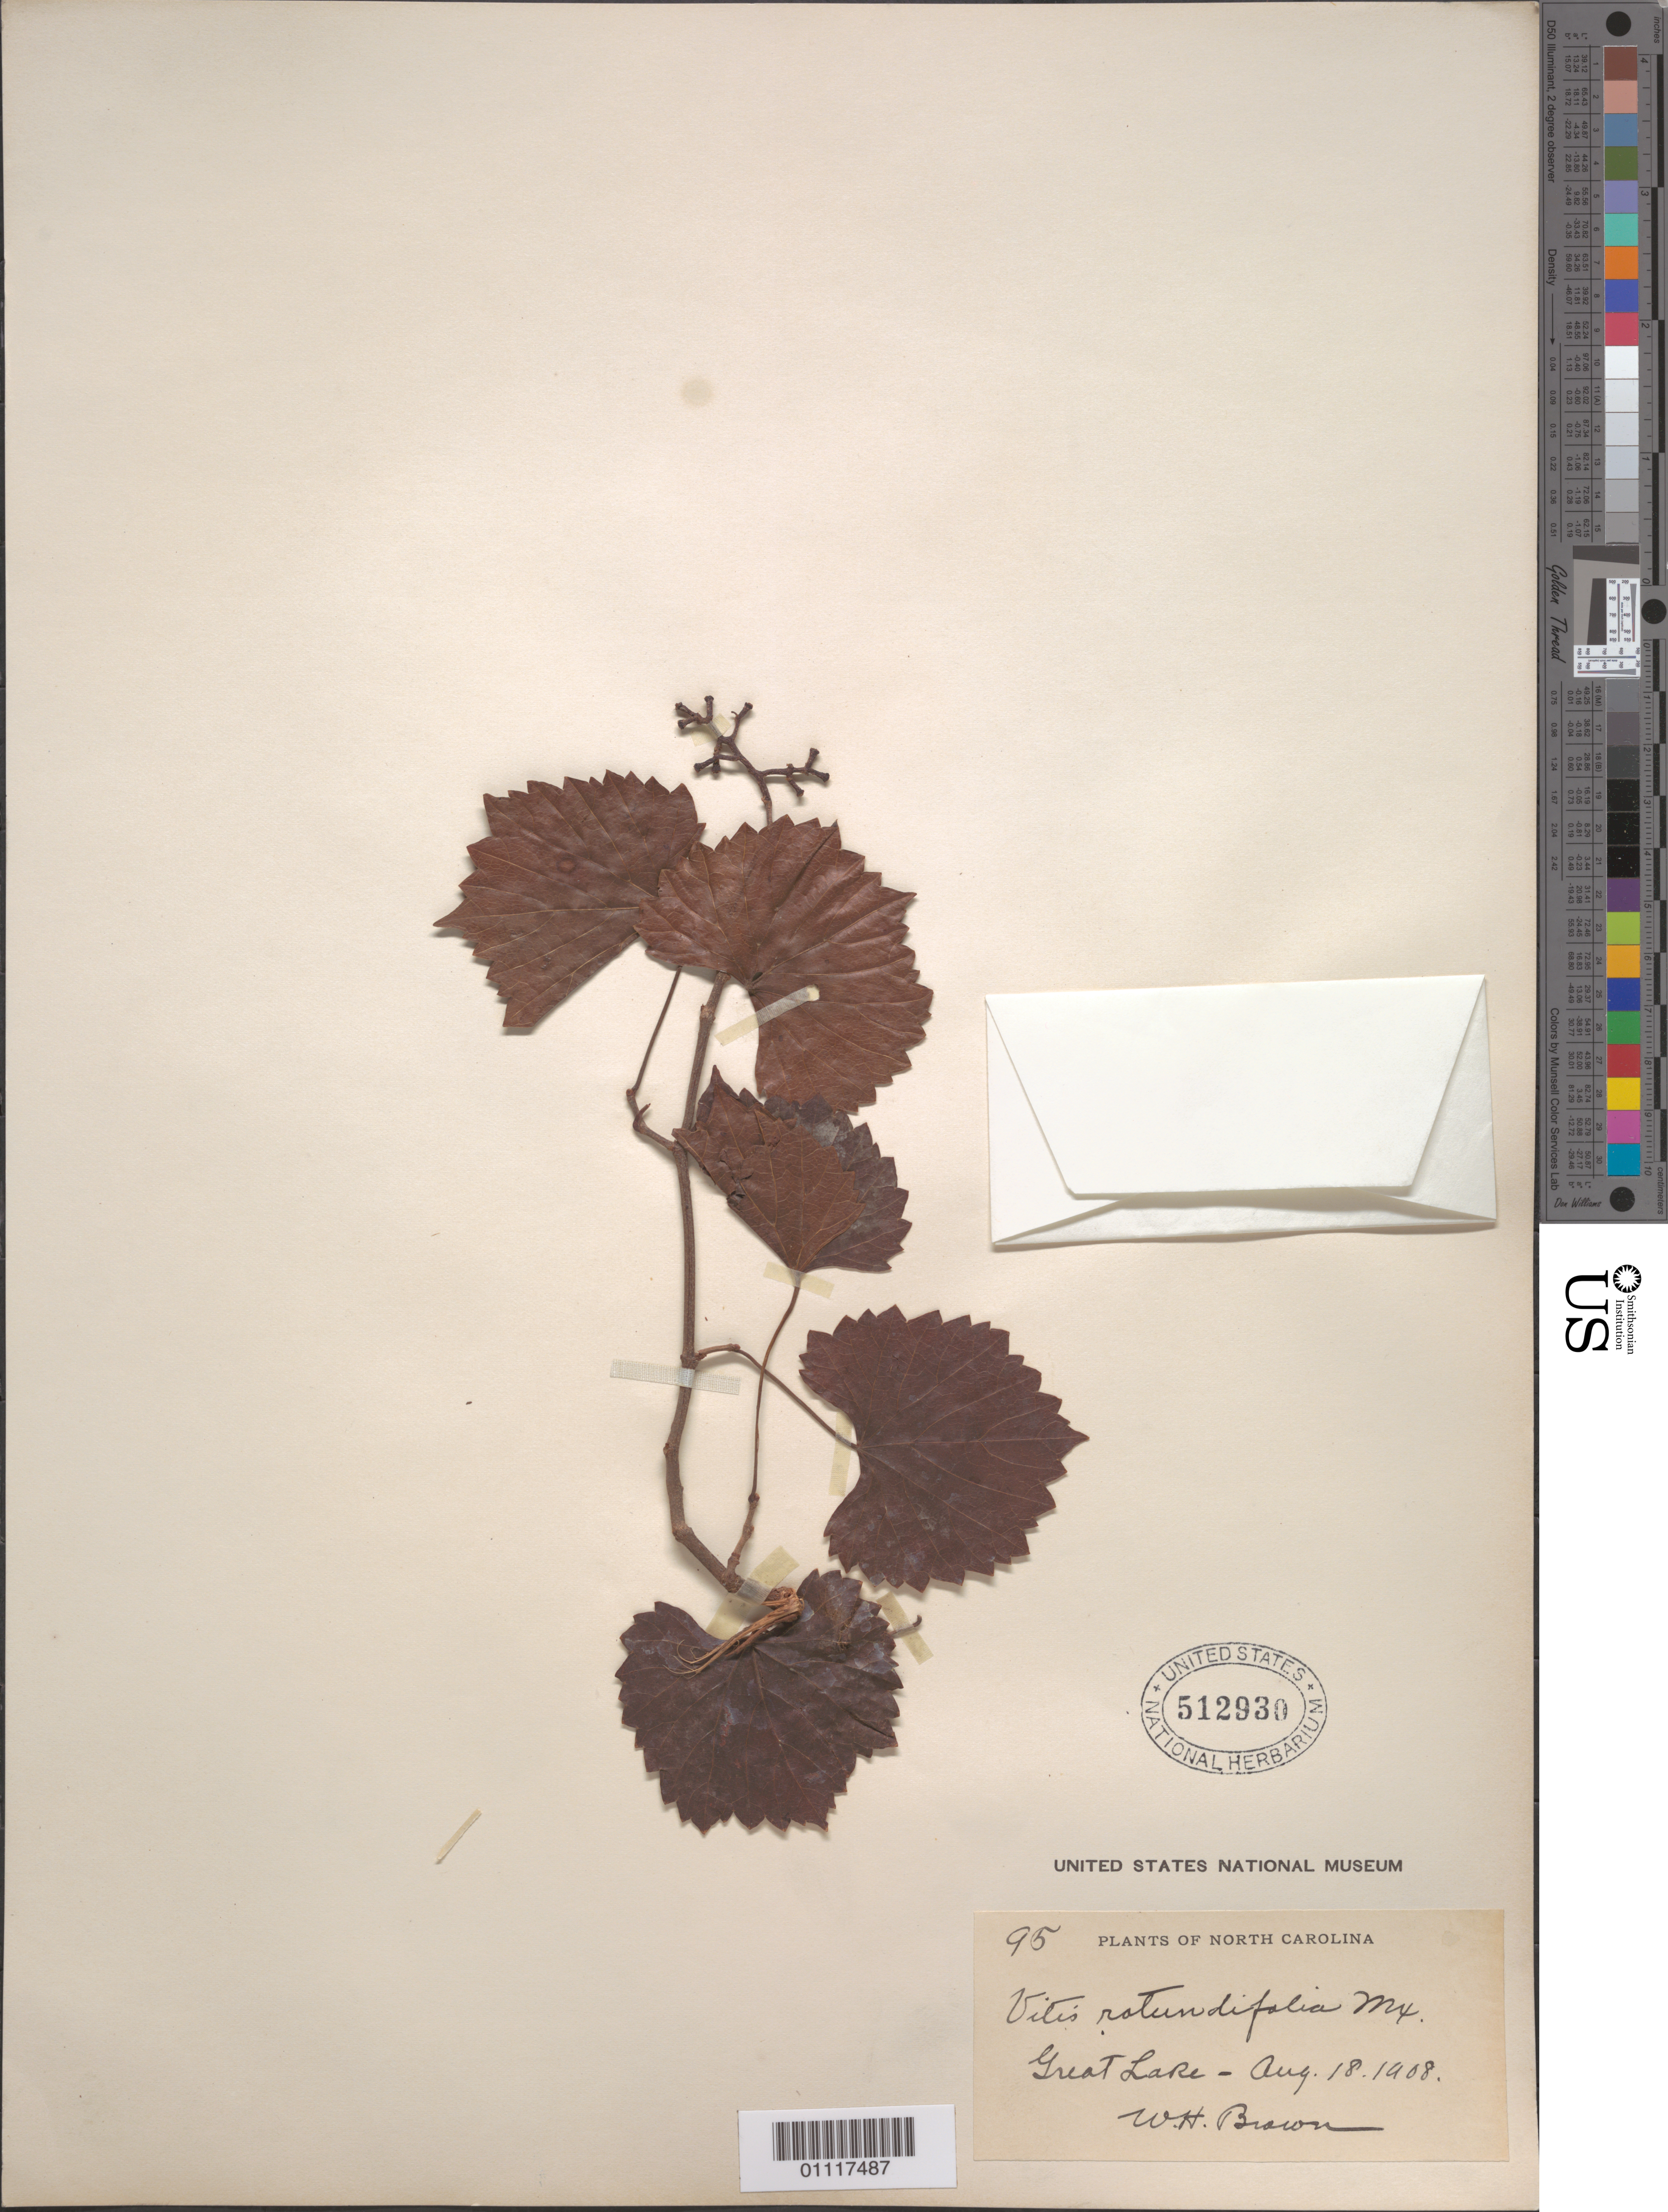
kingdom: Plantae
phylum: Tracheophyta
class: Magnoliopsida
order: Vitales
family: Vitaceae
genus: Vitis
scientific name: Vitis rotundifolia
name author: Michx.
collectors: W. H. Brown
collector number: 95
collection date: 1908-08-18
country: United States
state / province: North Carolina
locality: Great Lake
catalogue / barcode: US 512930